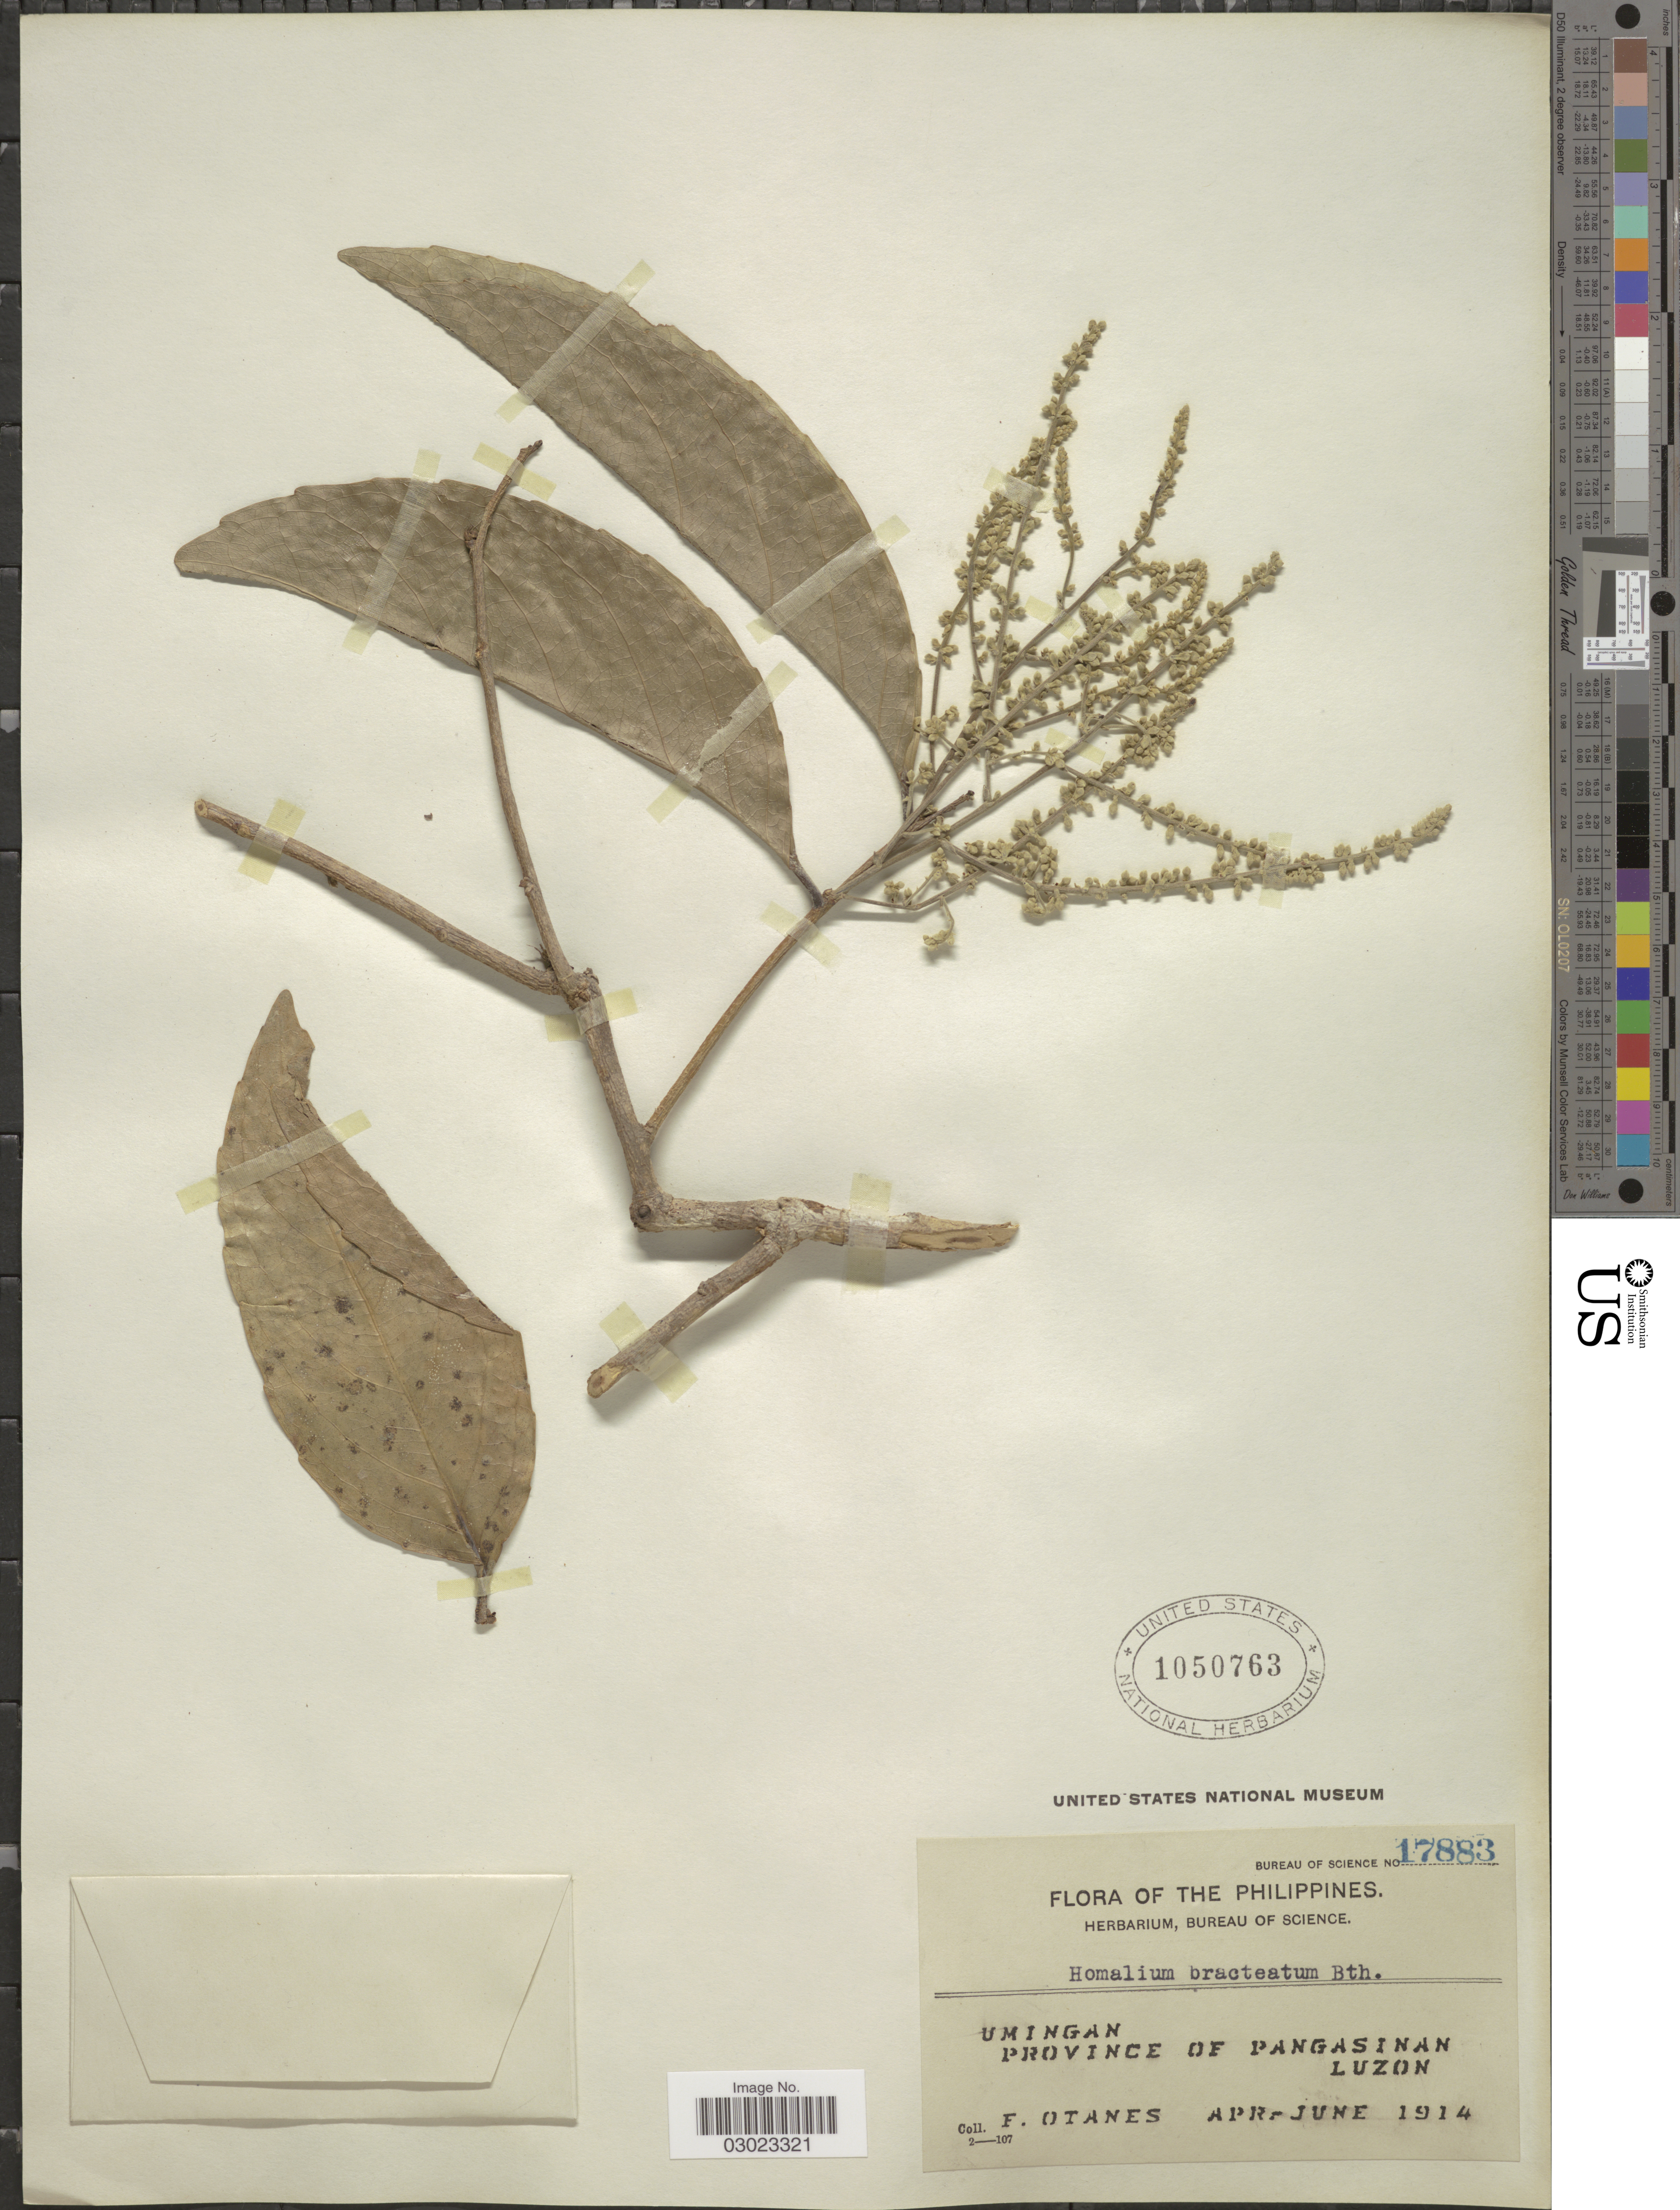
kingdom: Plantae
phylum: Tracheophyta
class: Magnoliopsida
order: Malpighiales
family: Salicaceae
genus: Homalium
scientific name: Homalium bracteatum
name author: Benth.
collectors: F. Q. Otanes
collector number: Bureau of Science 17883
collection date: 1914-04/1914-06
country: Philippines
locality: Umingan, Province of Pangasinan, Luzon.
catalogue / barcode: US 1050763